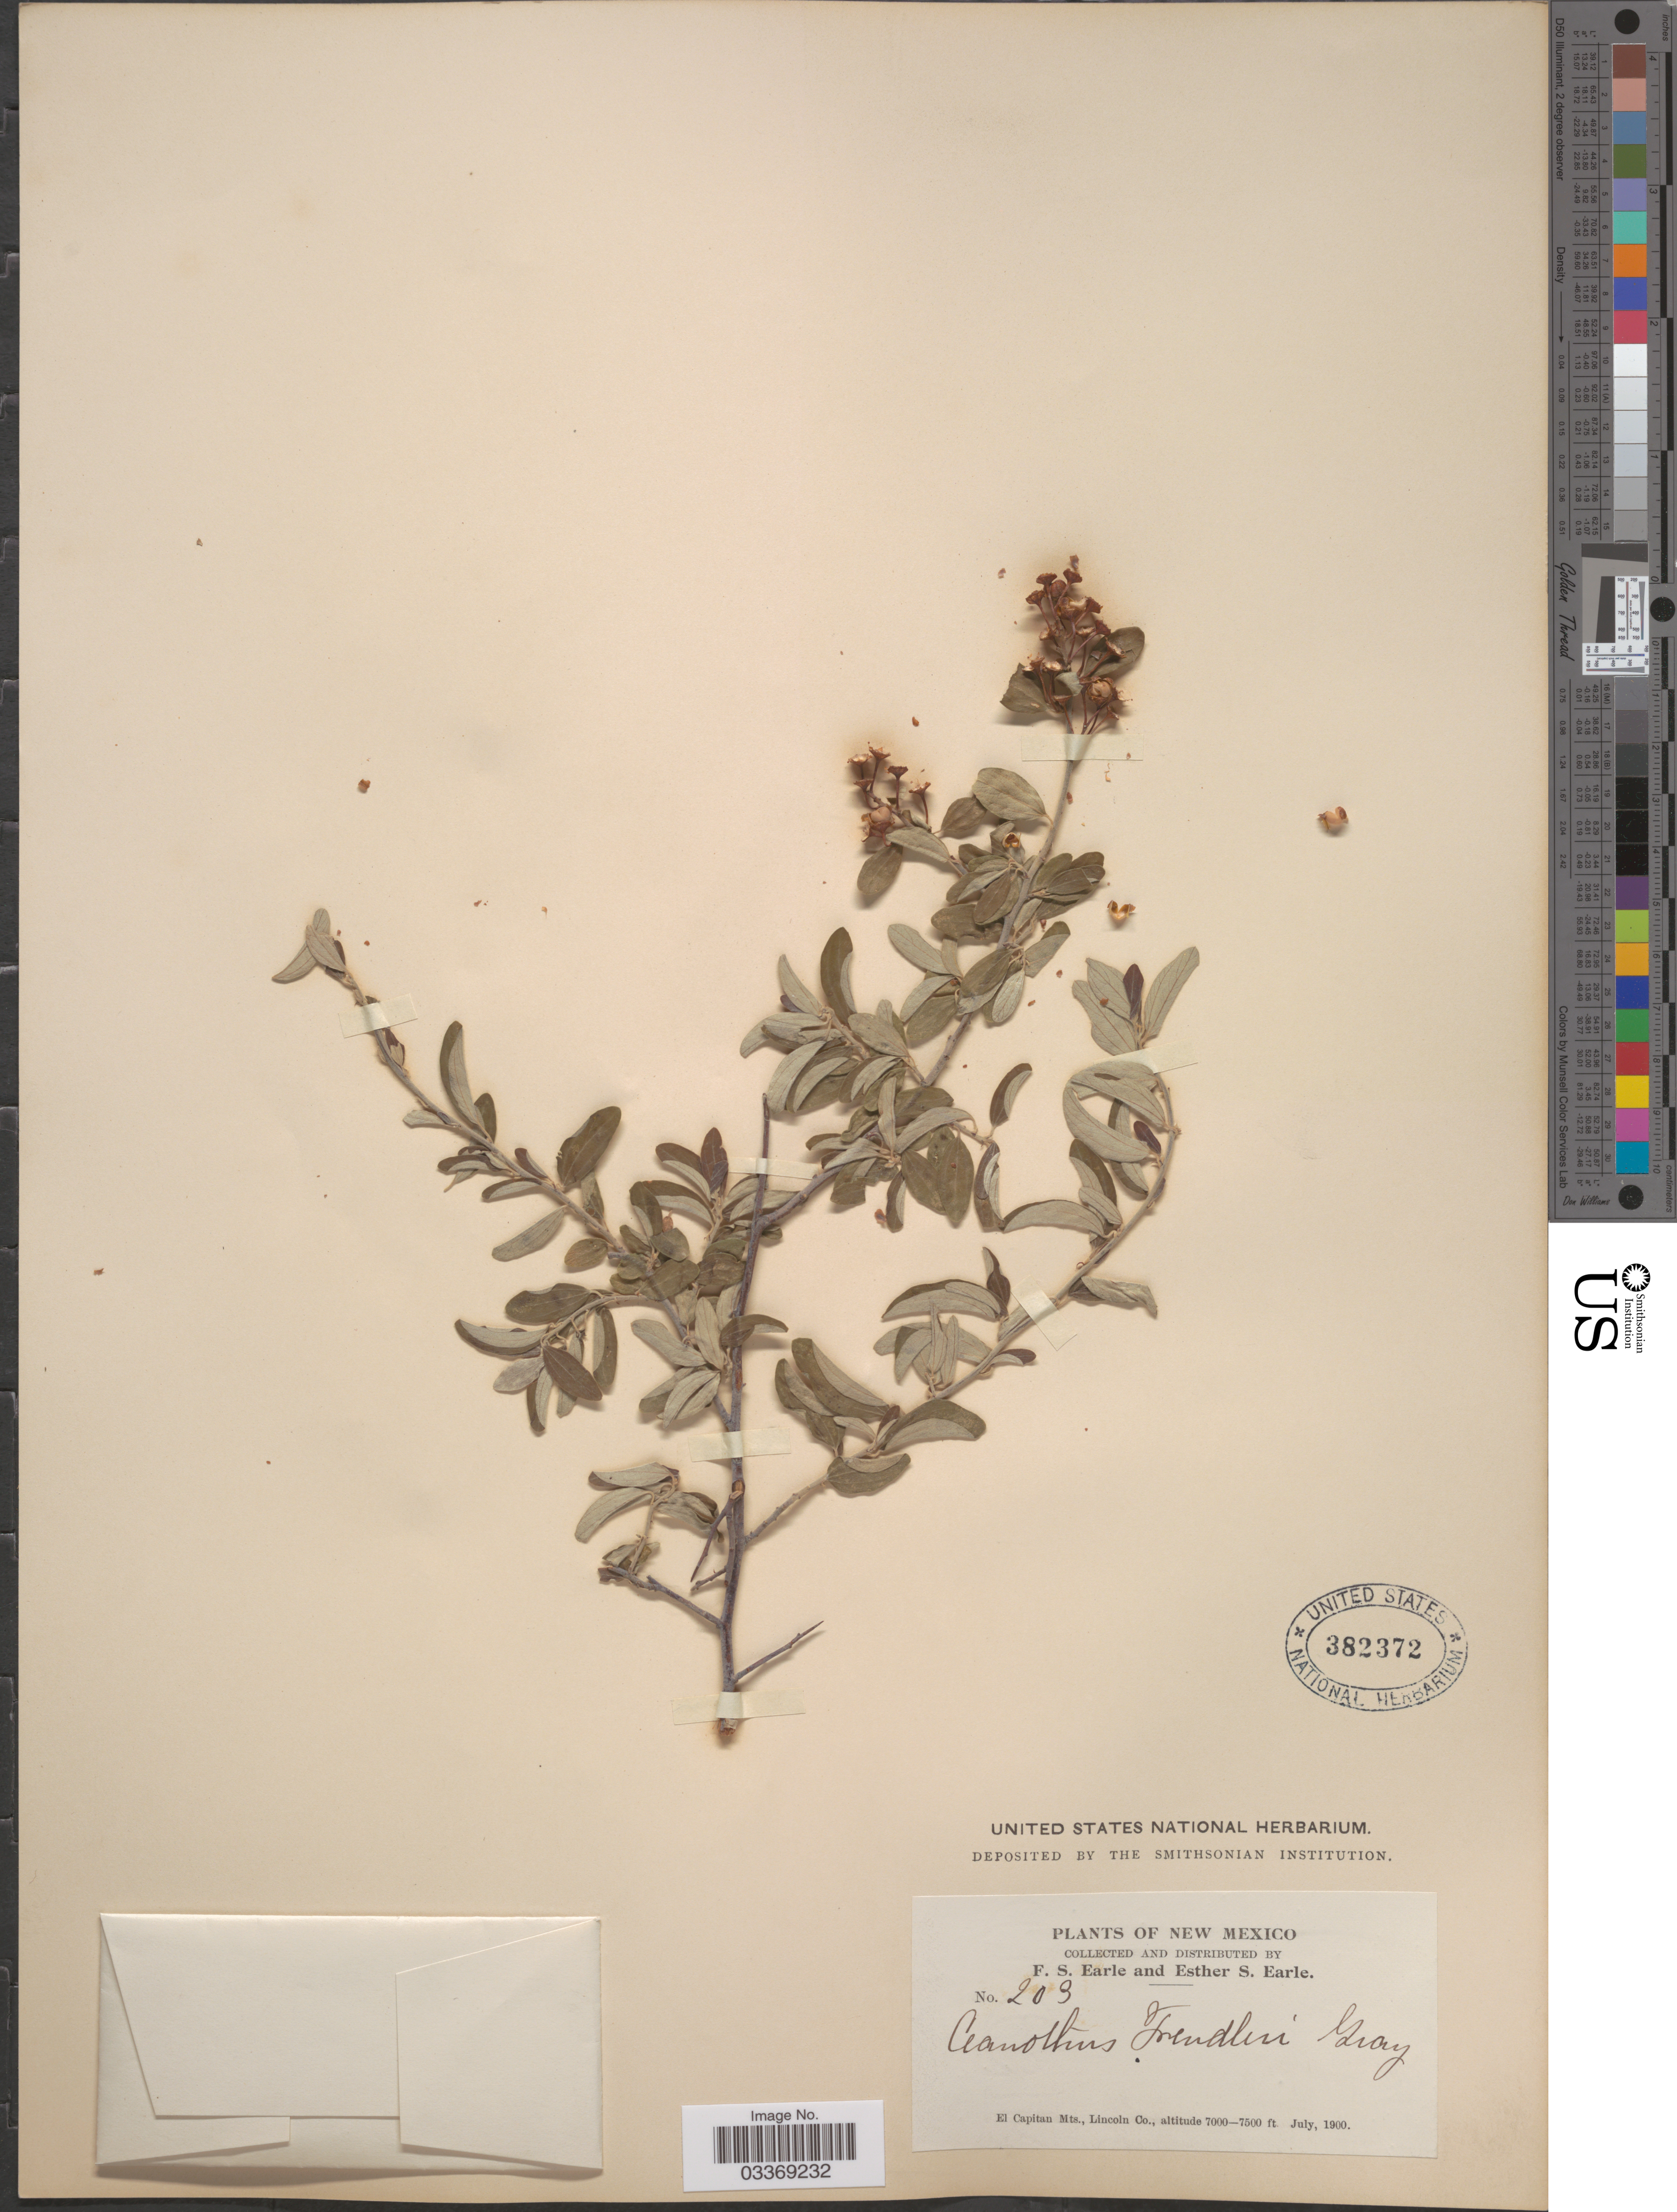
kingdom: Plantae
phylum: Tracheophyta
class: Magnoliopsida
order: Rosales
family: Rhamnaceae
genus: Ceanothus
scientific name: Ceanothus fendleri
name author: A. Gray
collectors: F. S. Earle & E. S. Earle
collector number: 203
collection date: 1900-07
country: United States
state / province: New Mexico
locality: El Capitan Mts., Lincoln Co.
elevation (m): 2134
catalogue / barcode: US 382372